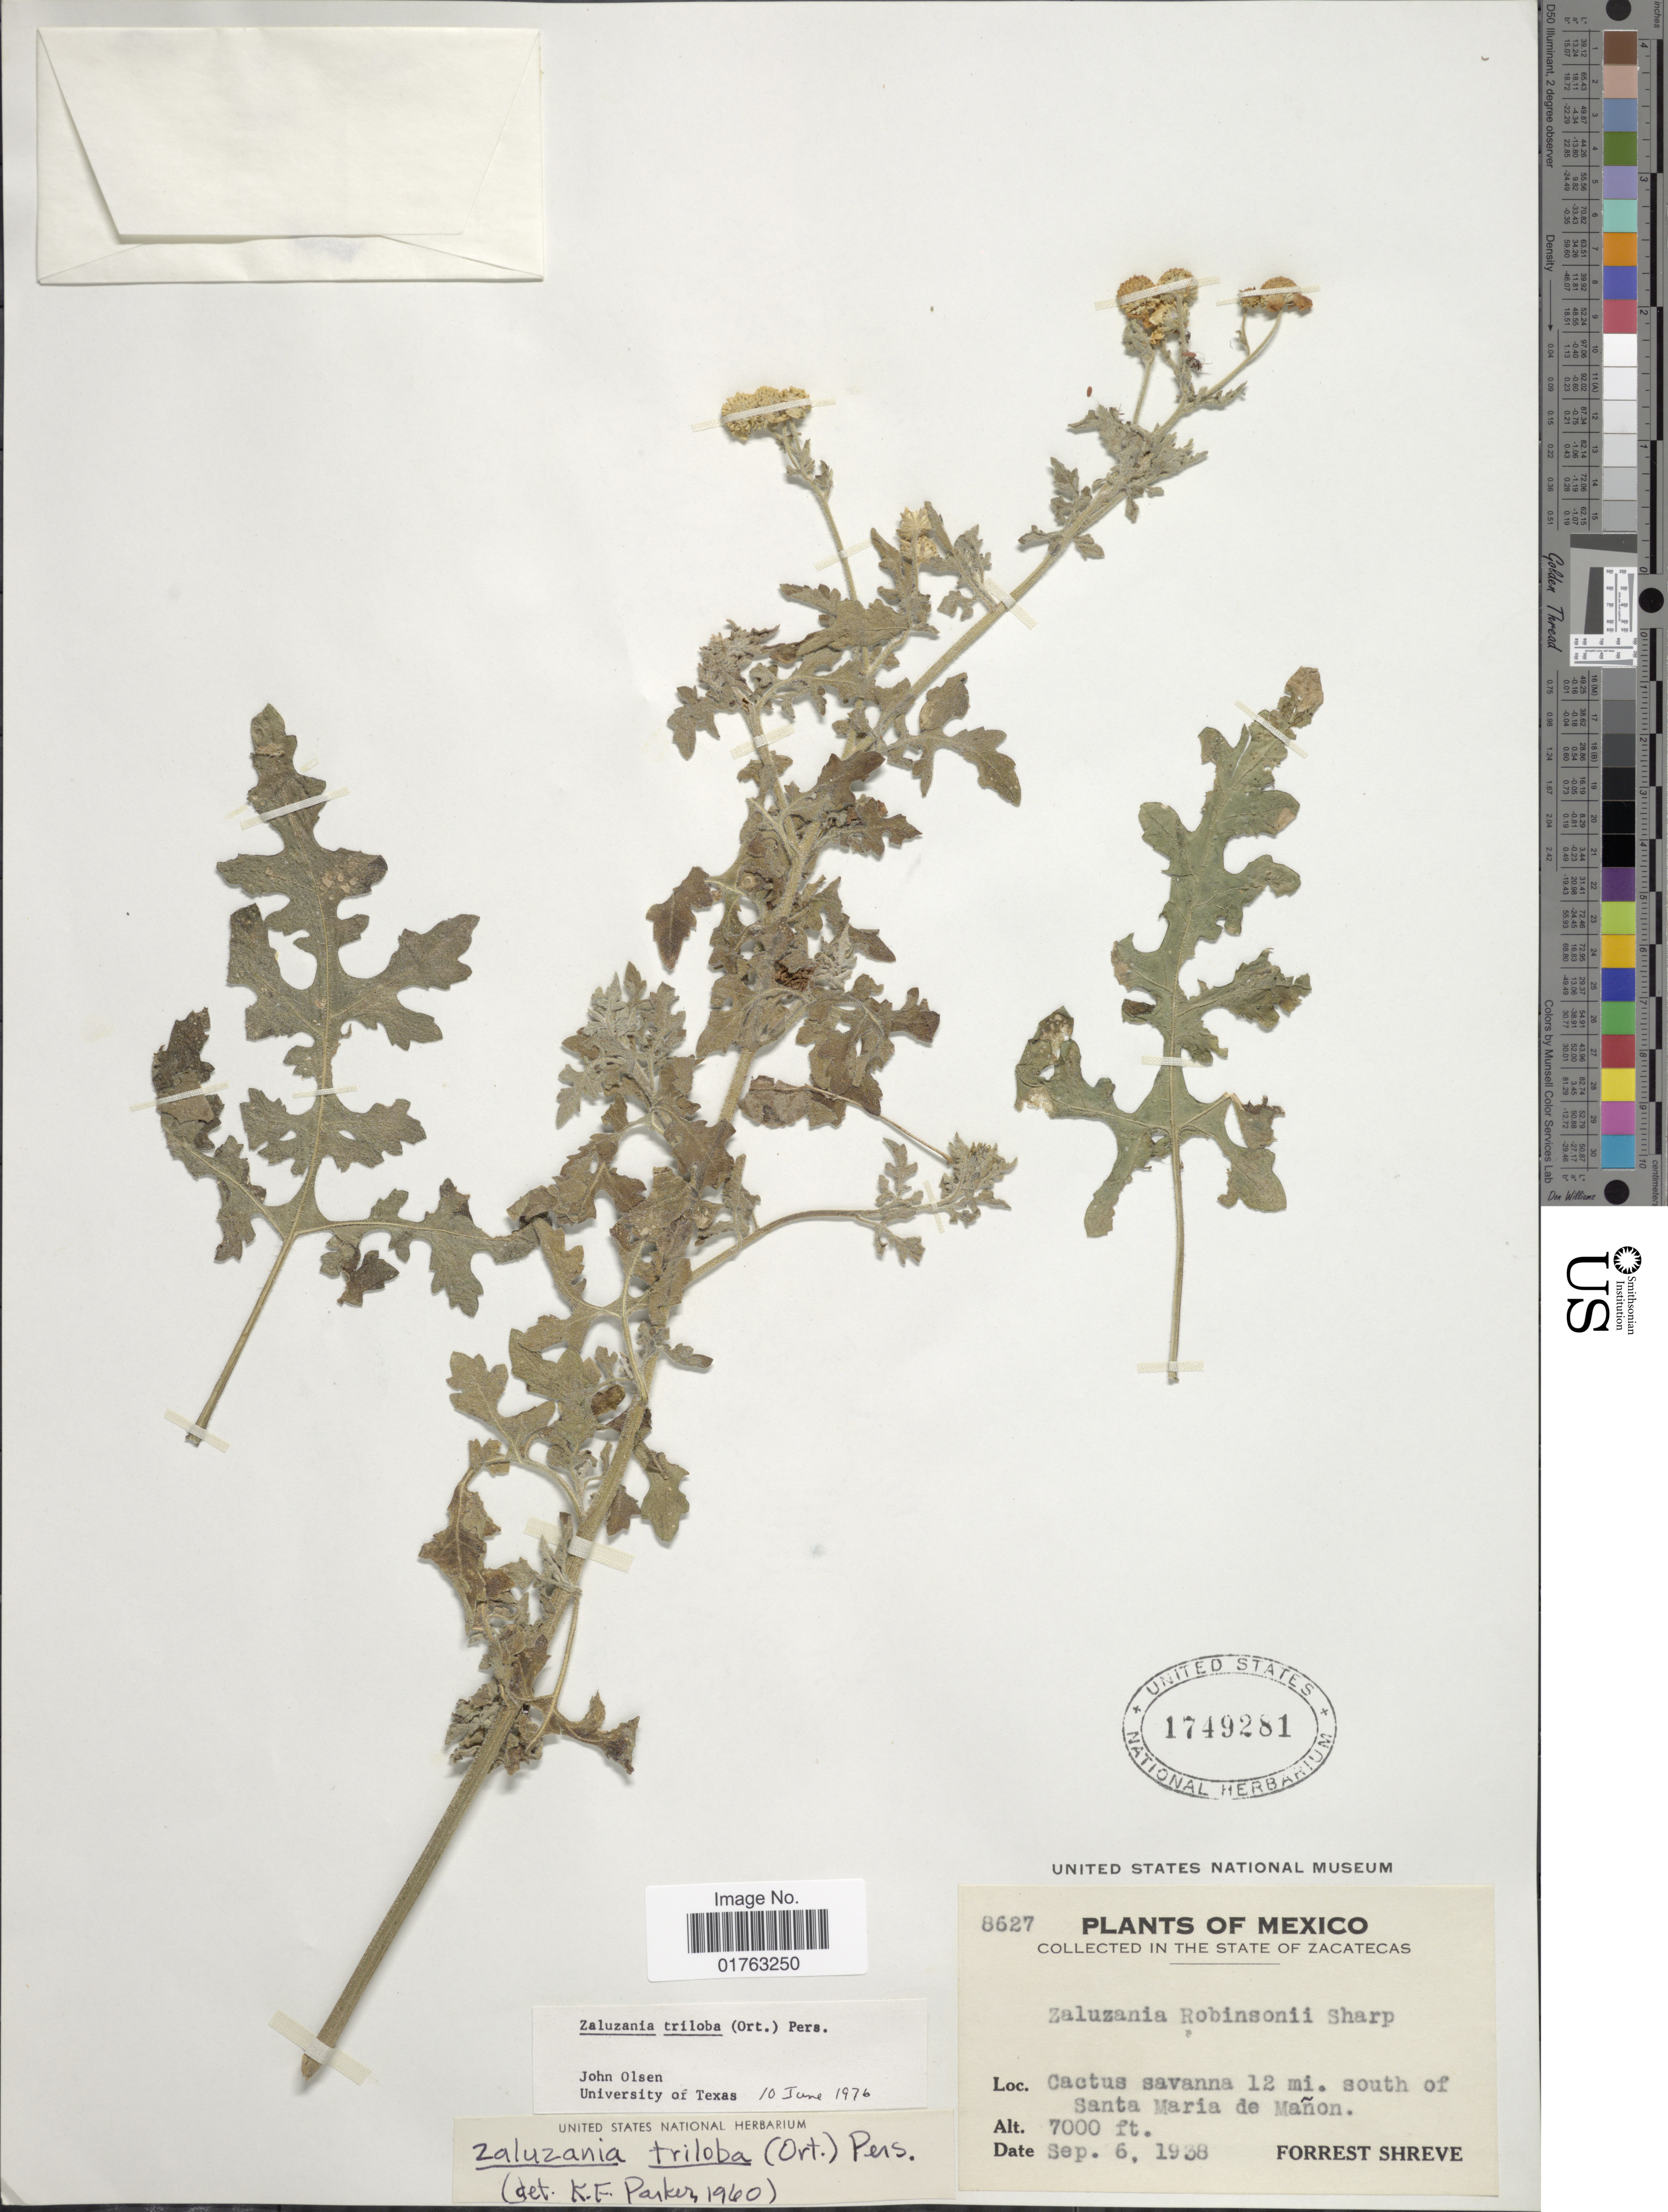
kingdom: Plantae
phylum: Tracheophyta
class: Magnoliopsida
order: Asterales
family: Asteraceae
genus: Zaluzania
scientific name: Zaluzania triloba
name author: (Ortega) Pers.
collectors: F. Shreve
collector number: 8627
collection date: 1938-09-06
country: Mexico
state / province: Zacatecas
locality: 12 mi. south of Santa Maria de Manon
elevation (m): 2134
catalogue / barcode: US 1749281